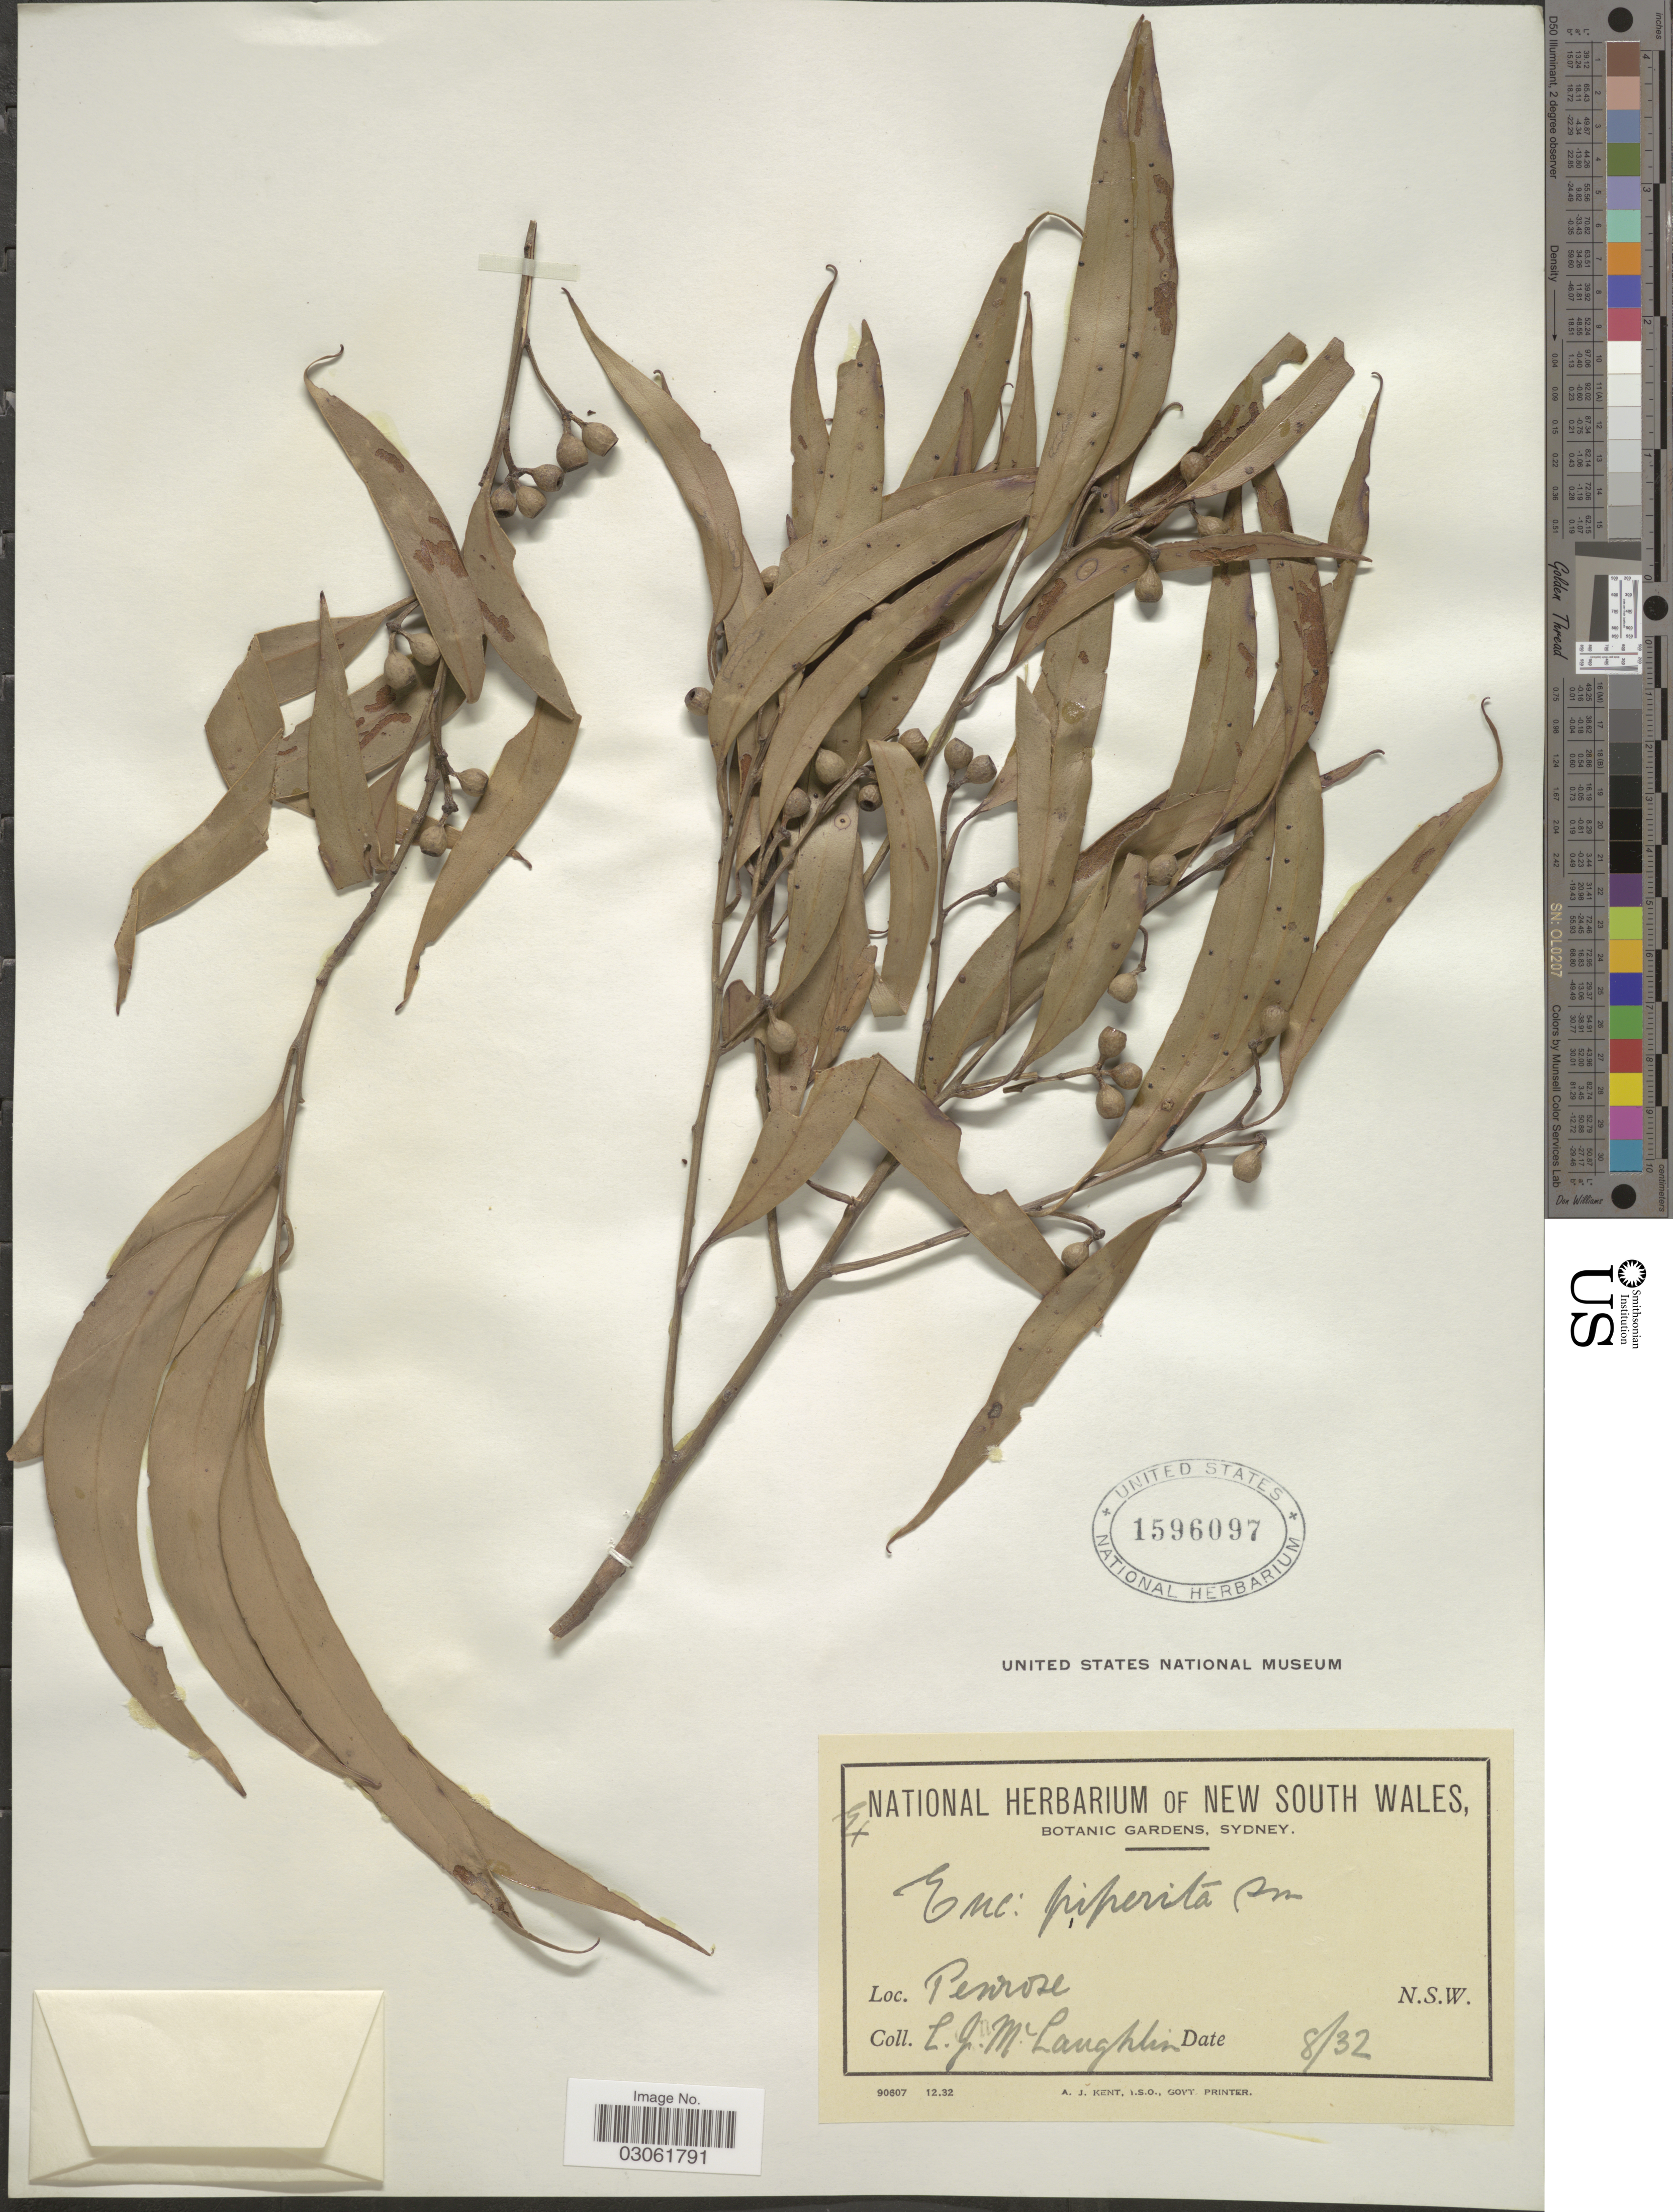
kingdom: Plantae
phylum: Tracheophyta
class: Magnoliopsida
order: Myrtales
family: Myrtaceae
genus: Eucalyptus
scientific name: Eucalyptus piperita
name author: J. White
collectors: L. McLaughlin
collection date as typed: Transcribed d/m/y: /8/32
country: Australia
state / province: New South Wales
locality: Penrose.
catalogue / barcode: US 1596097